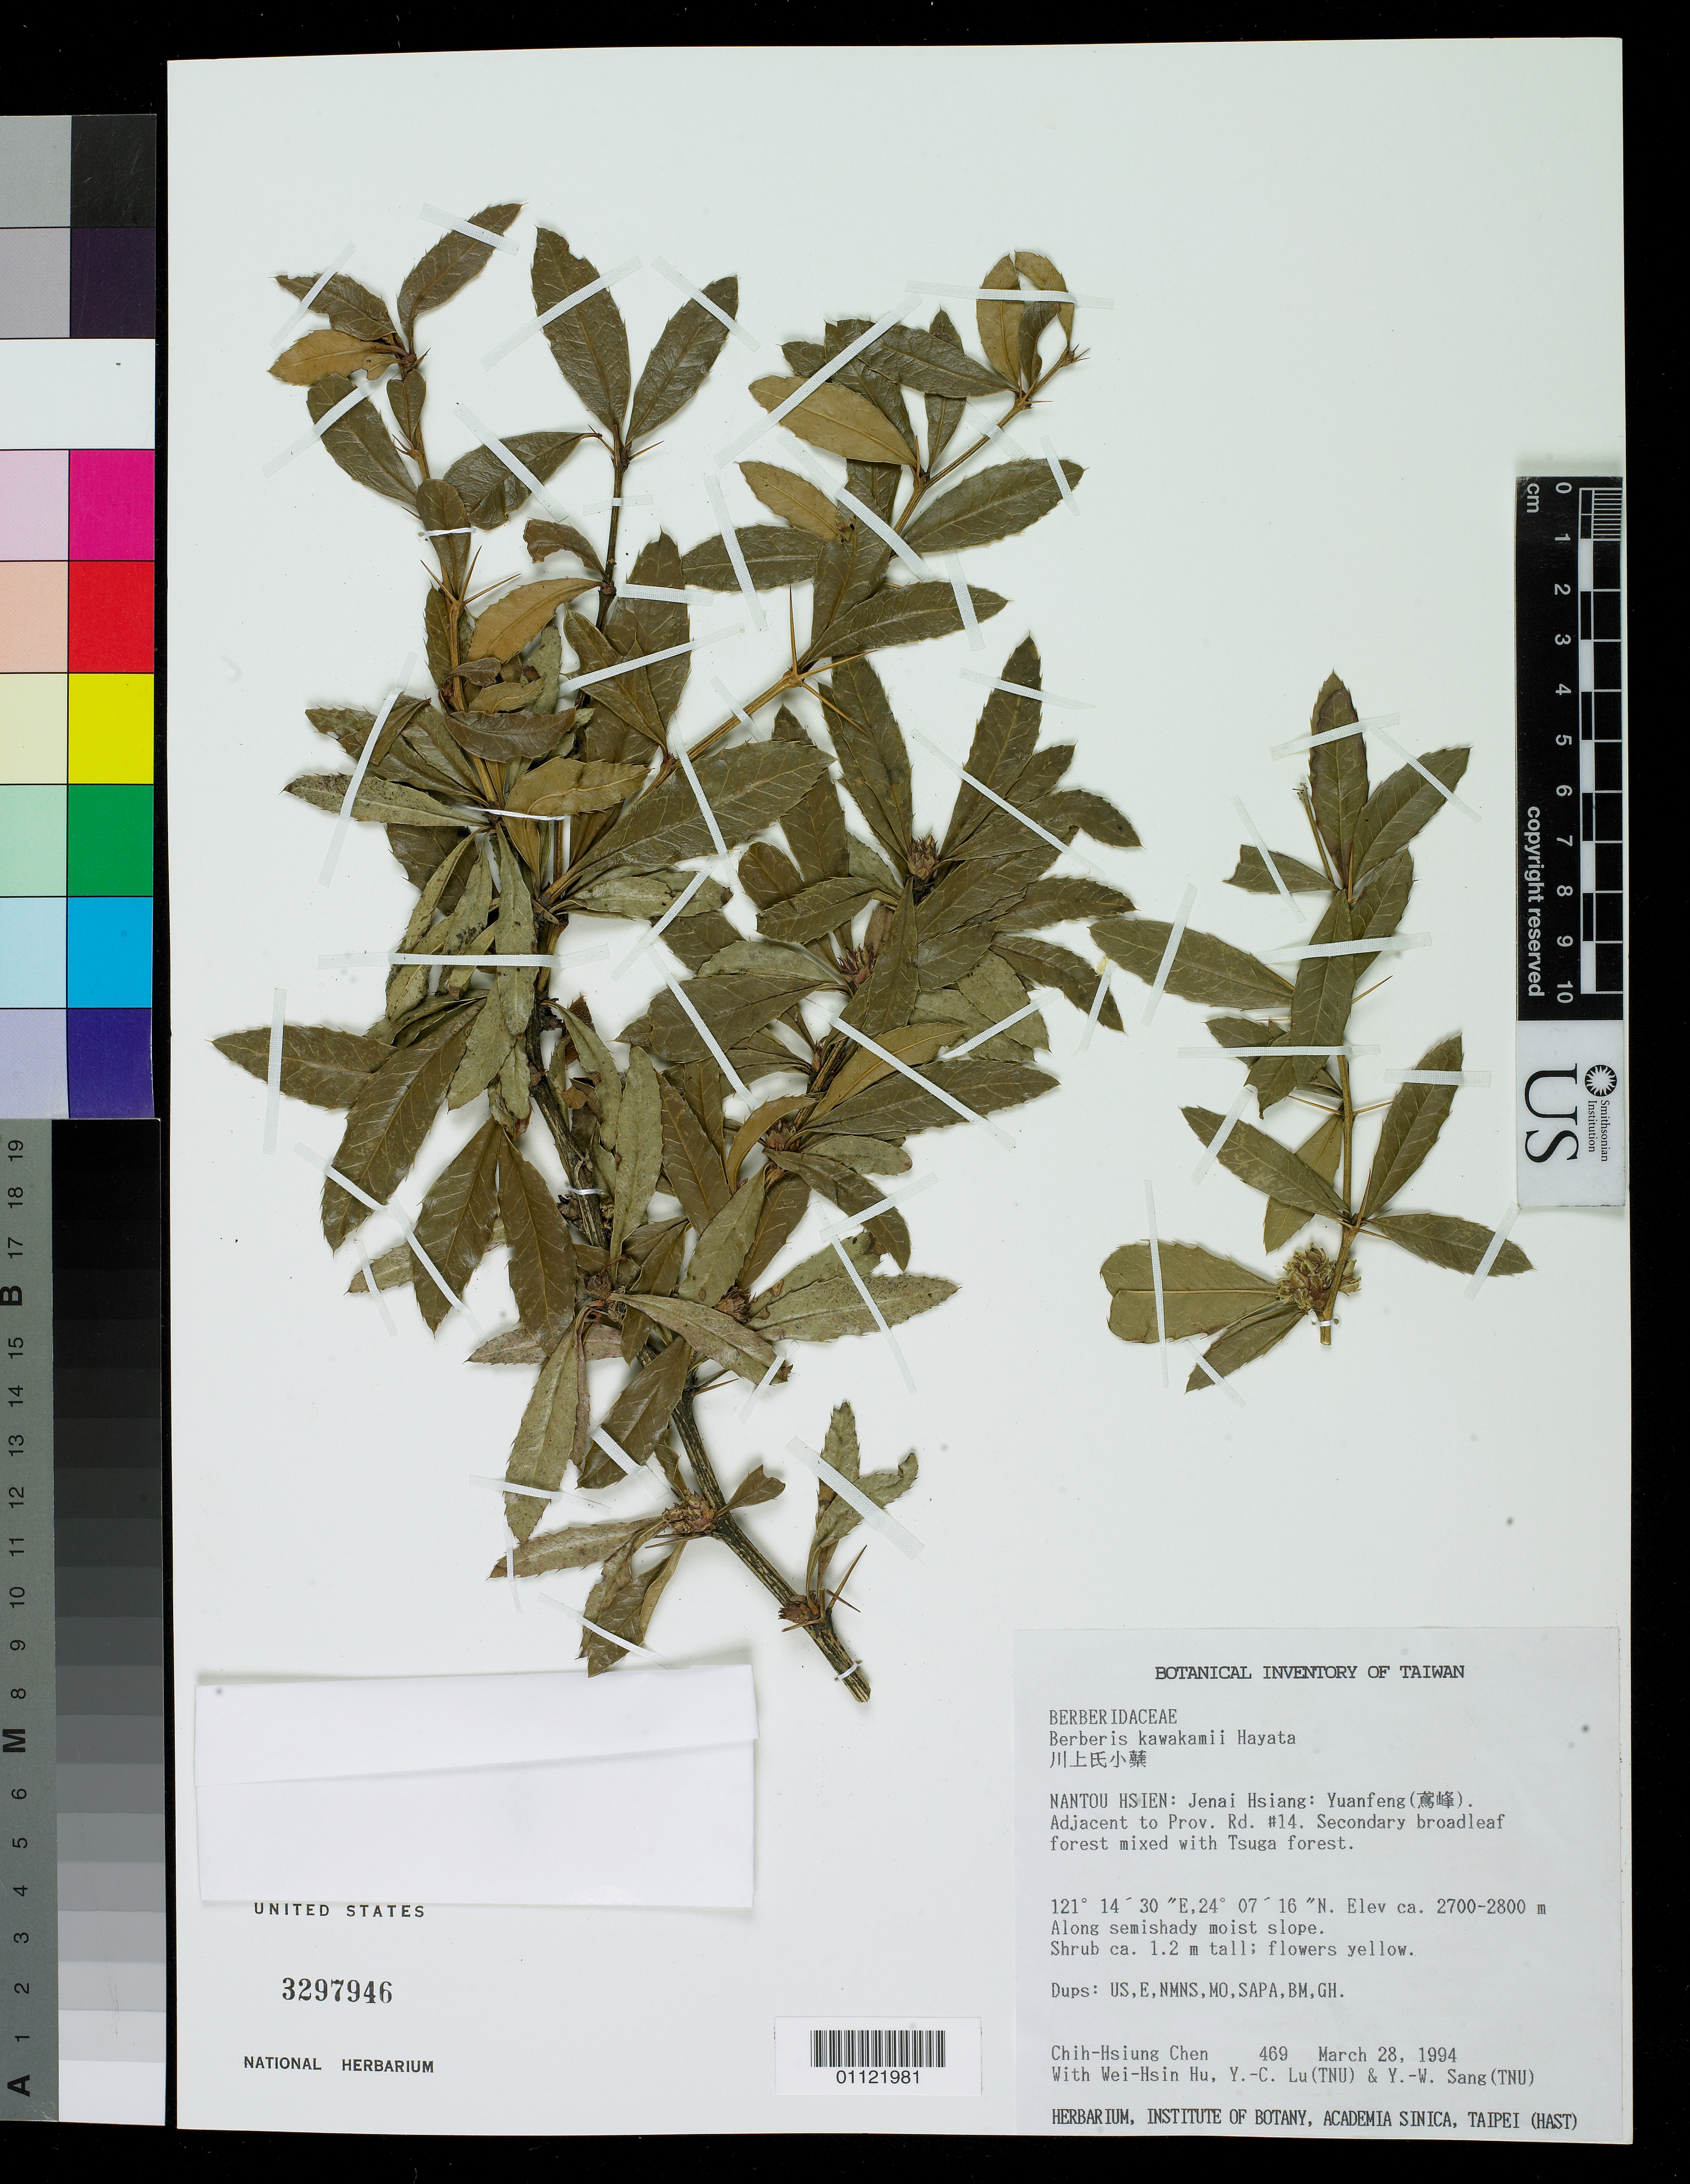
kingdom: Plantae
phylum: Tracheophyta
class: Magnoliopsida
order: Ranunculales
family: Berberidaceae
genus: Berberis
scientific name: Berberis kawakamii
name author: Hayata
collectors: Y. C. Lu, W. H. Hu, Y. Sang & C.-H. Chen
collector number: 469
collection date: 1994-03-28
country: Taiwan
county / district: Nantou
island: Taiwan [Formosa]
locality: Jenai Hsiang: Yuanfeng adjacent to Prov. Rd. #14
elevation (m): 2700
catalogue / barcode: US 3297946